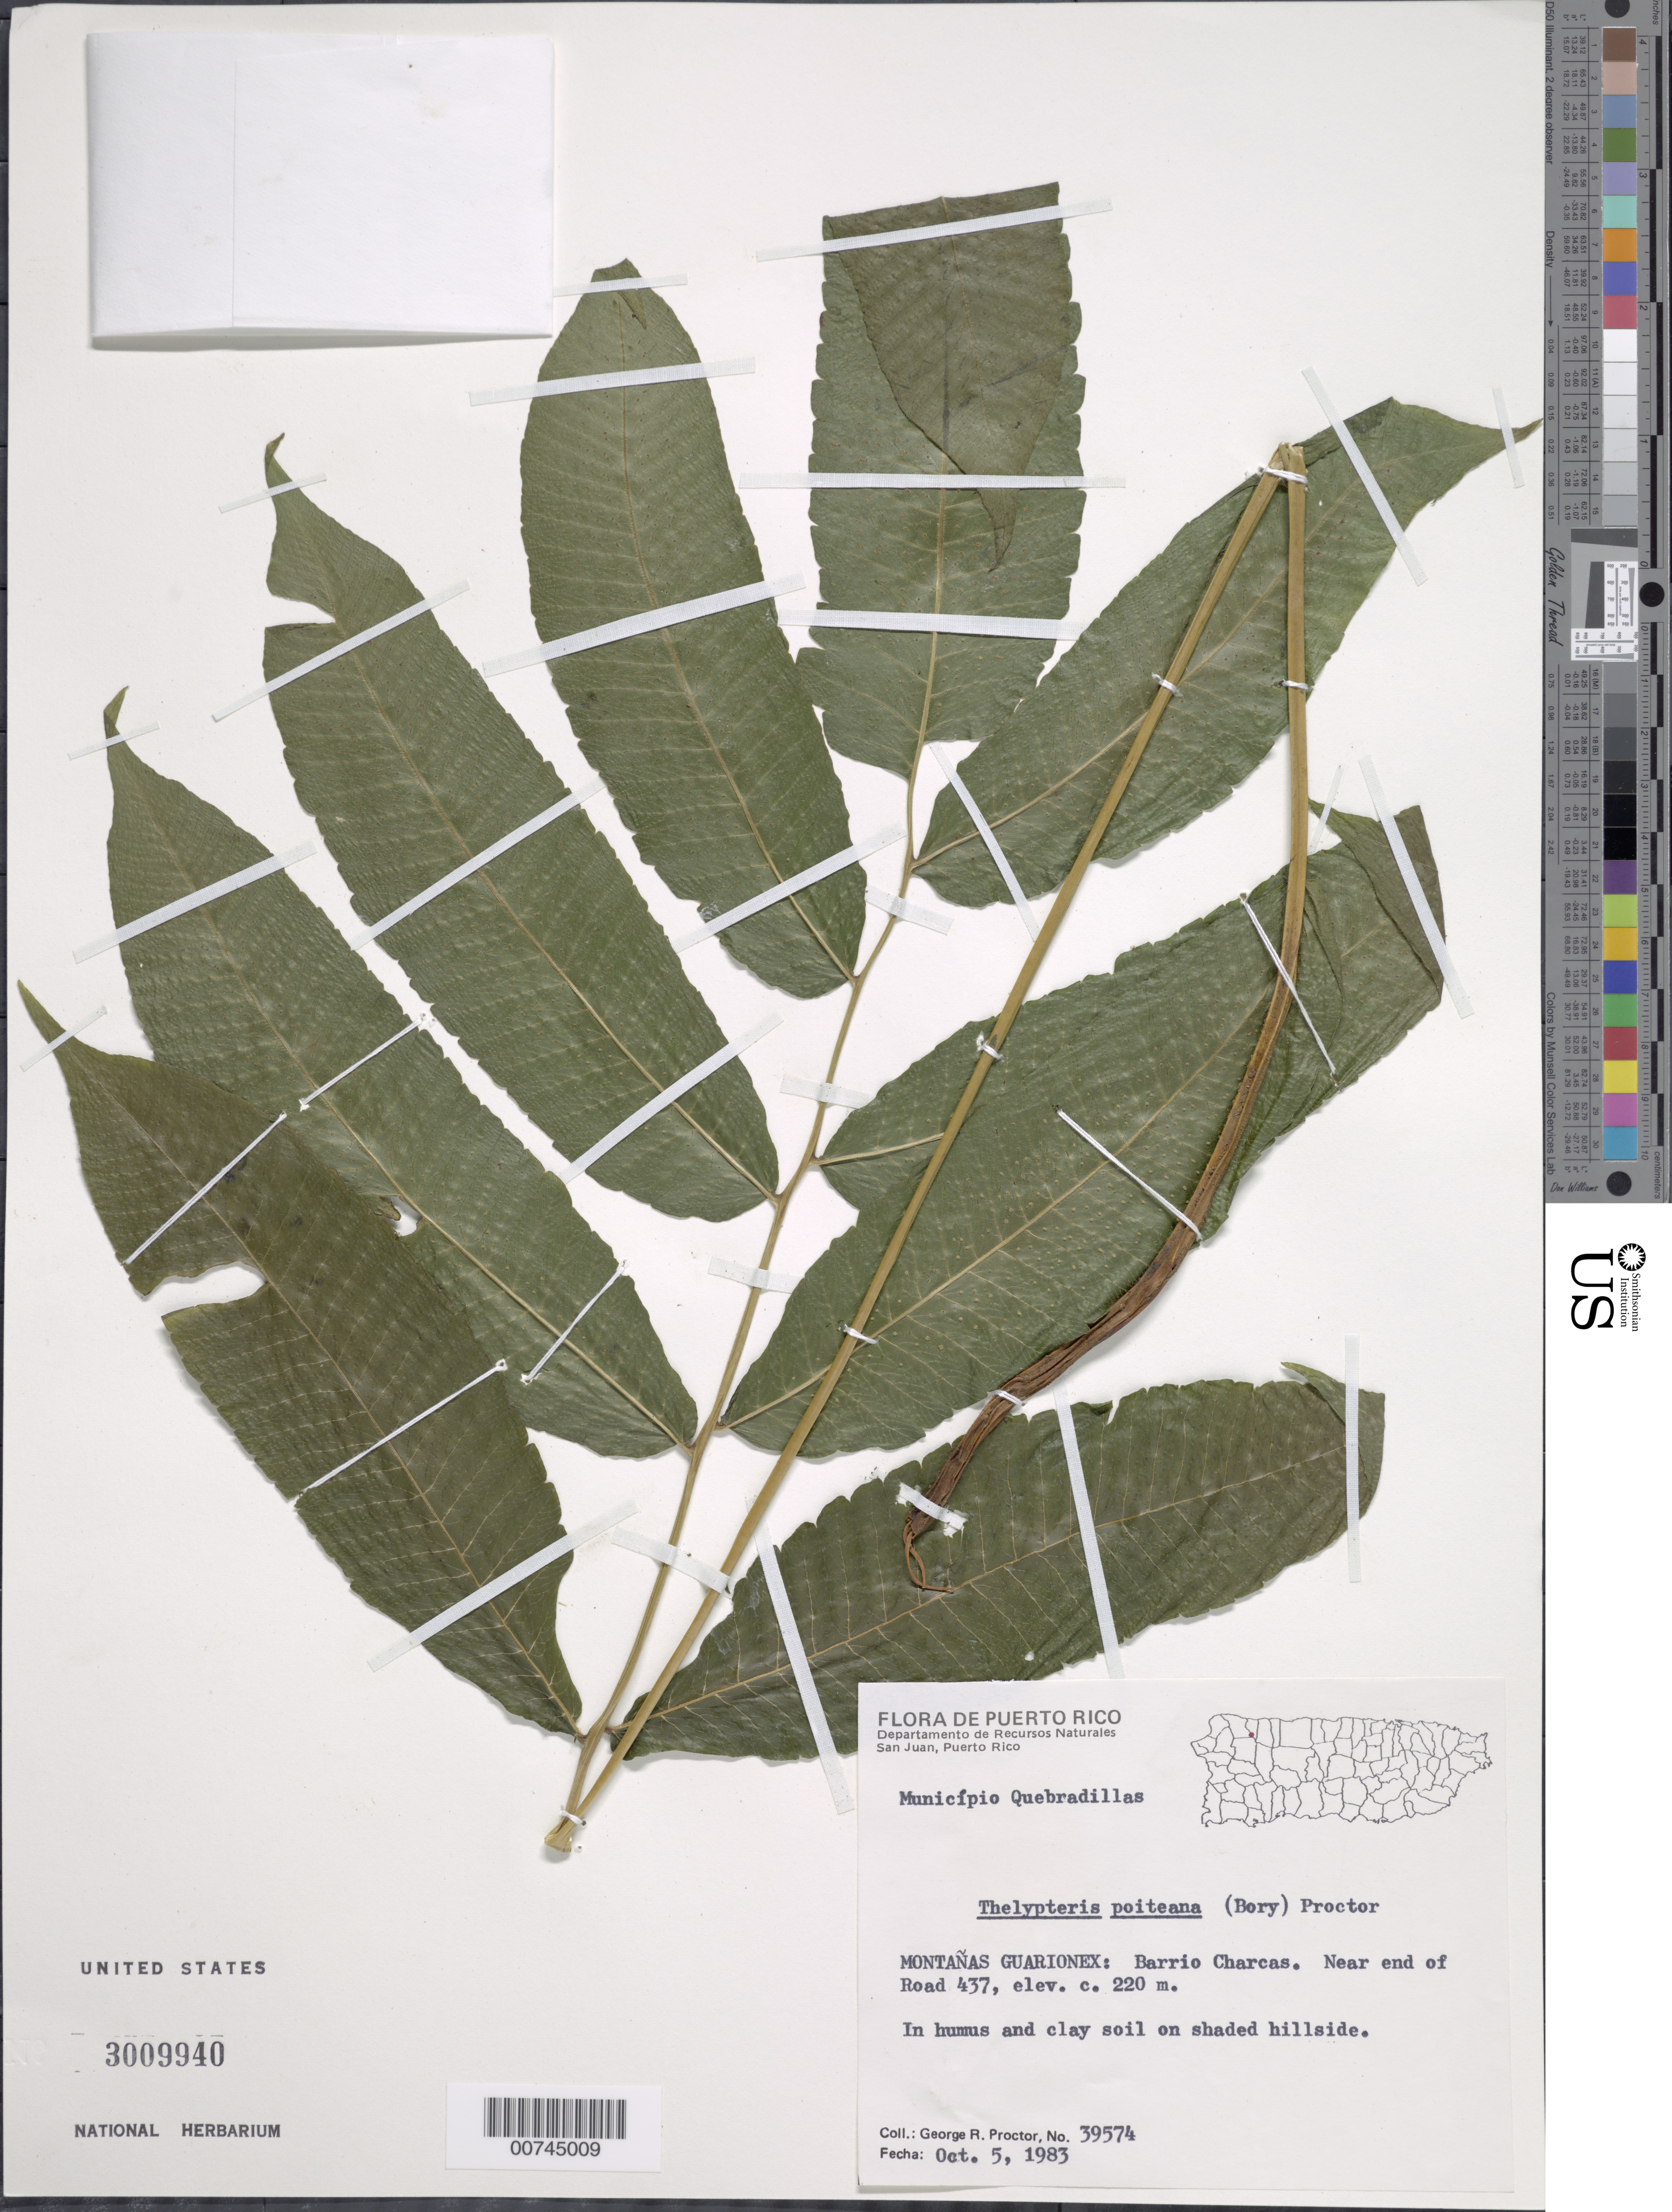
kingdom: Plantae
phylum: Tracheophyta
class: Polypodiopsida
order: Polypodiales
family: Thelypteridaceae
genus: Goniopteris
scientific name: Goniopteris poiteana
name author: (Bory) Ching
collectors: G. R. Proctor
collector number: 39574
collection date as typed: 05 Oct 1983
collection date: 1983-10-05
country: Puerto Rico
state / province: Quebradillas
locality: Montañas Guarionex: Barrio Charcas. Near end of Road 437, Municipio Quebradillas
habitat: In humus and clay soil on shaded hillside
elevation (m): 220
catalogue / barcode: US 3009940